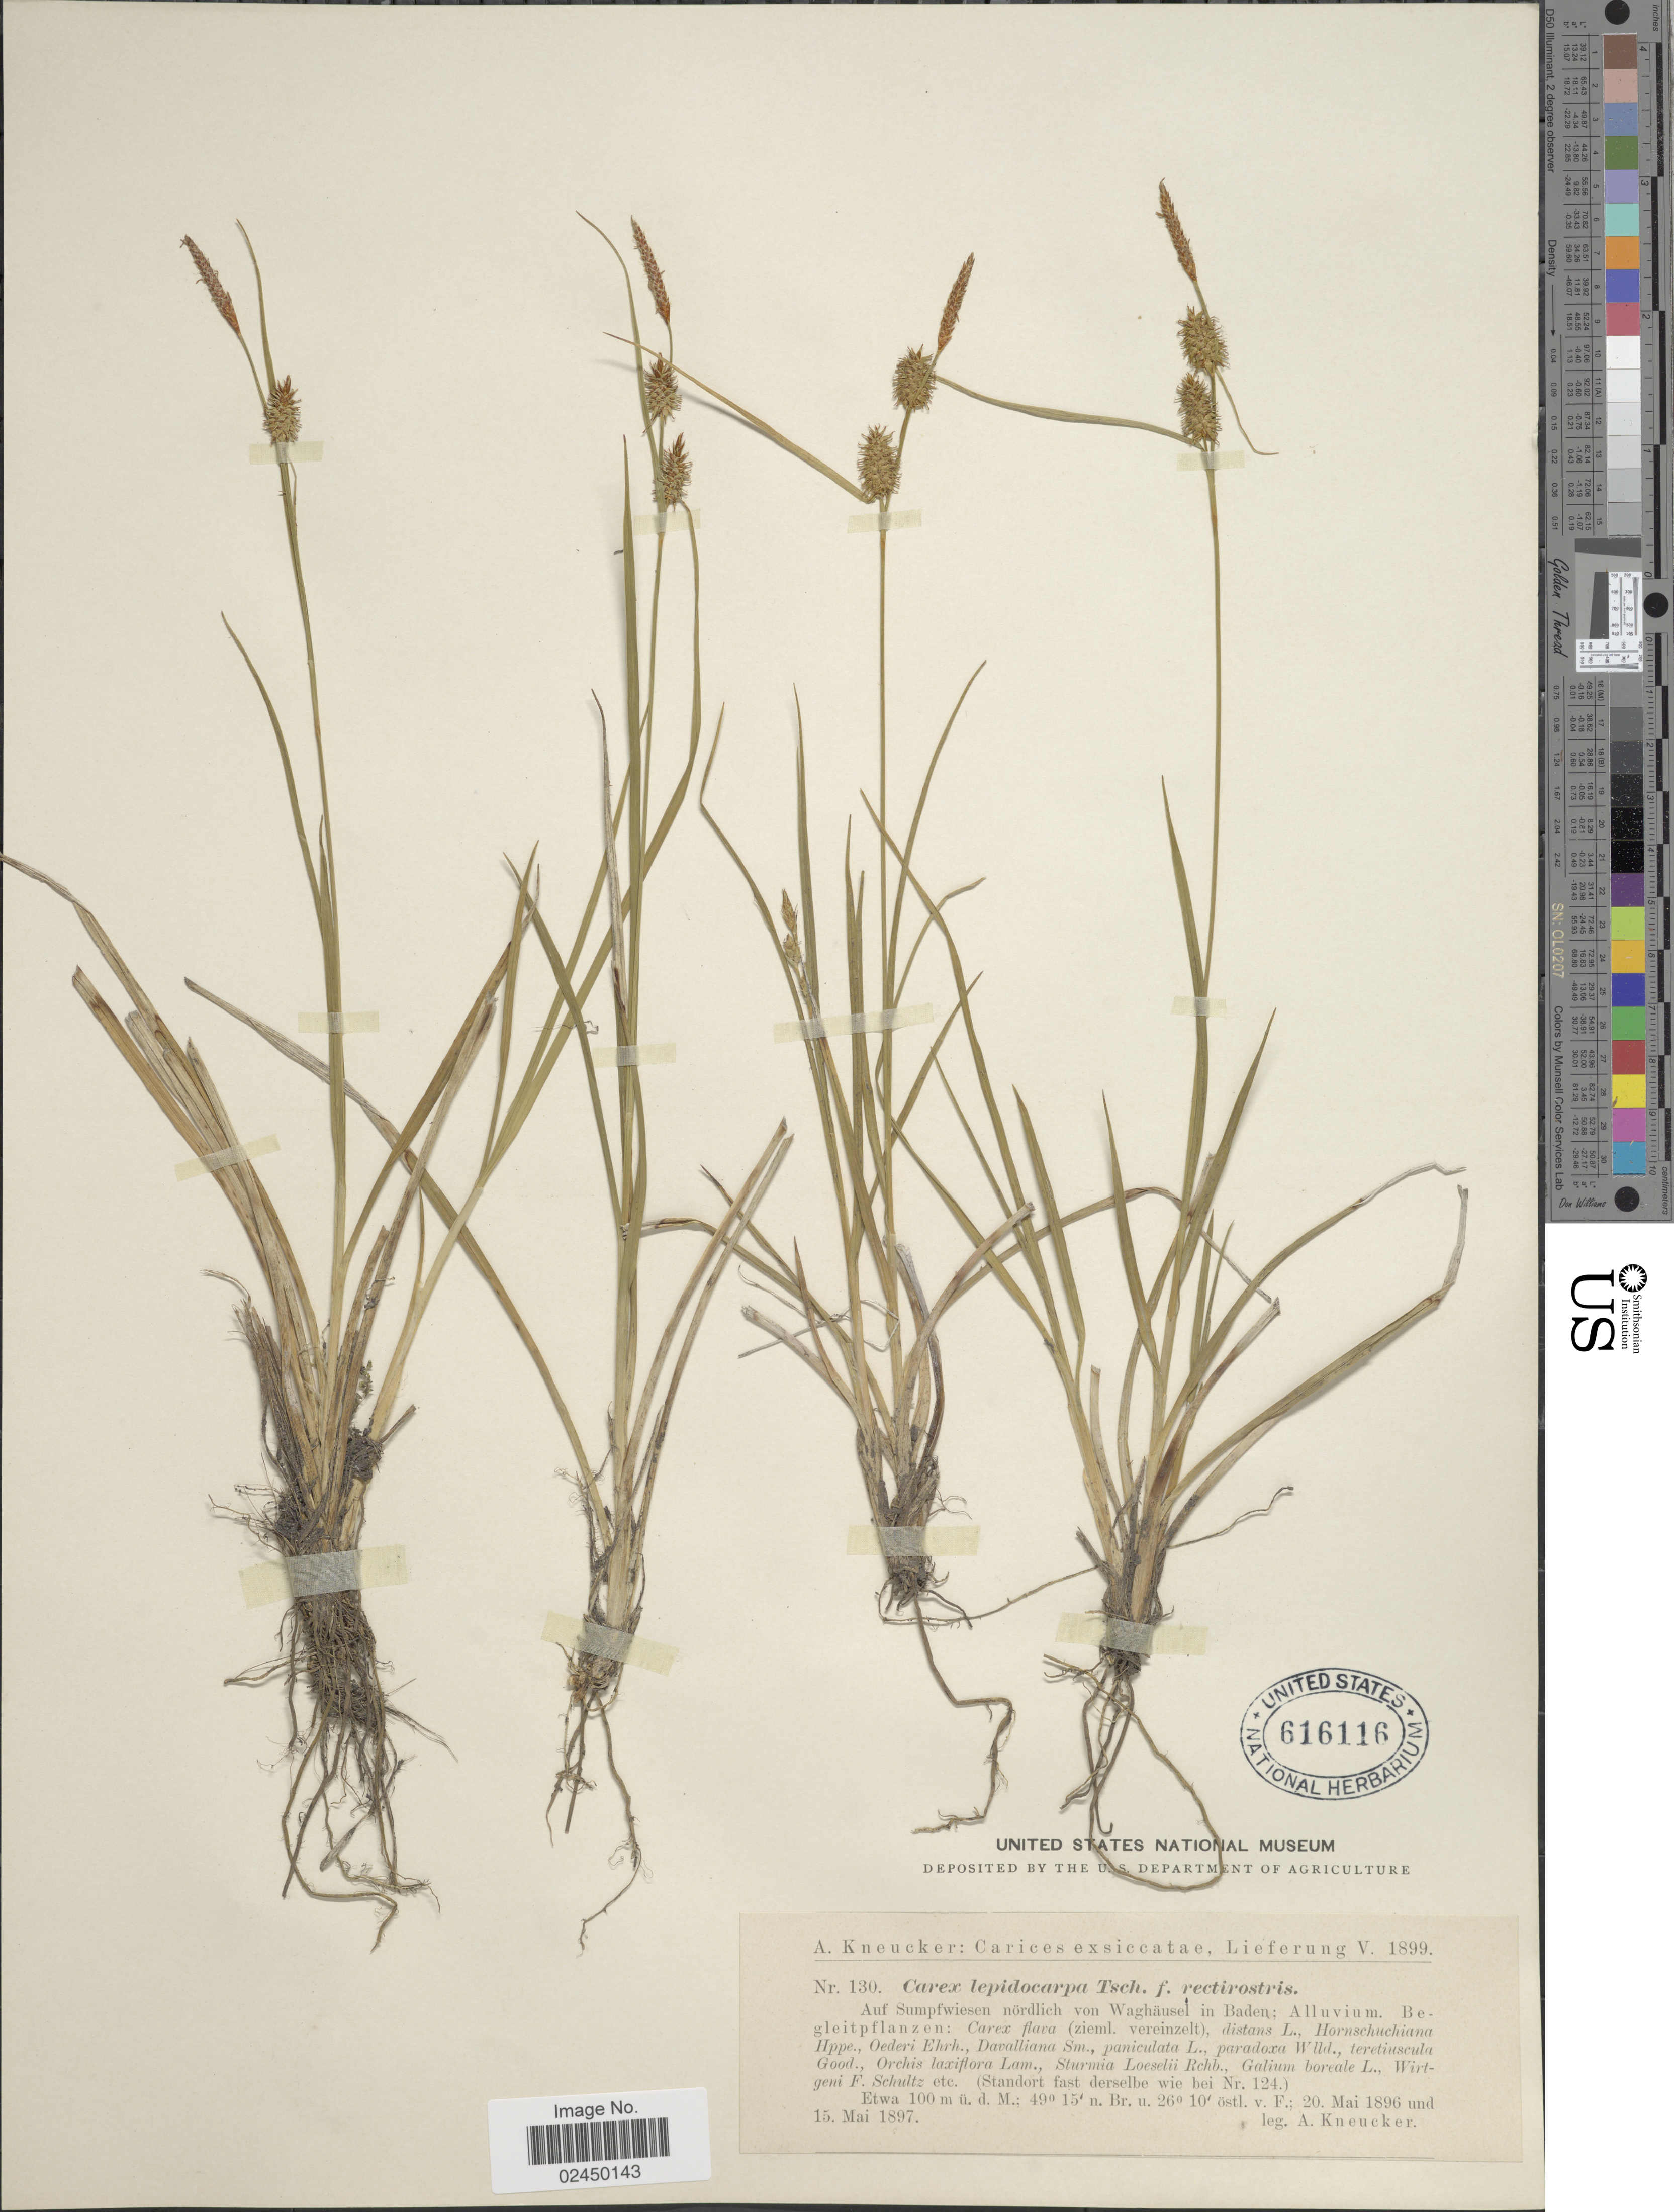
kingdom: Plantae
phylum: Tracheophyta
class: Liliopsida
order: Poales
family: Cyperaceae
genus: Carex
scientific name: Carex lepidocarpa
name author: Tausch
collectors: A. Kneucker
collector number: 130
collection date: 1896-05-20/1897-05-15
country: Germany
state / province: Baden-Württemberg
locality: Auf Sumpfwiesen nördlich von Waghäusel in Baden; Etwa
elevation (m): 100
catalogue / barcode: US 616116